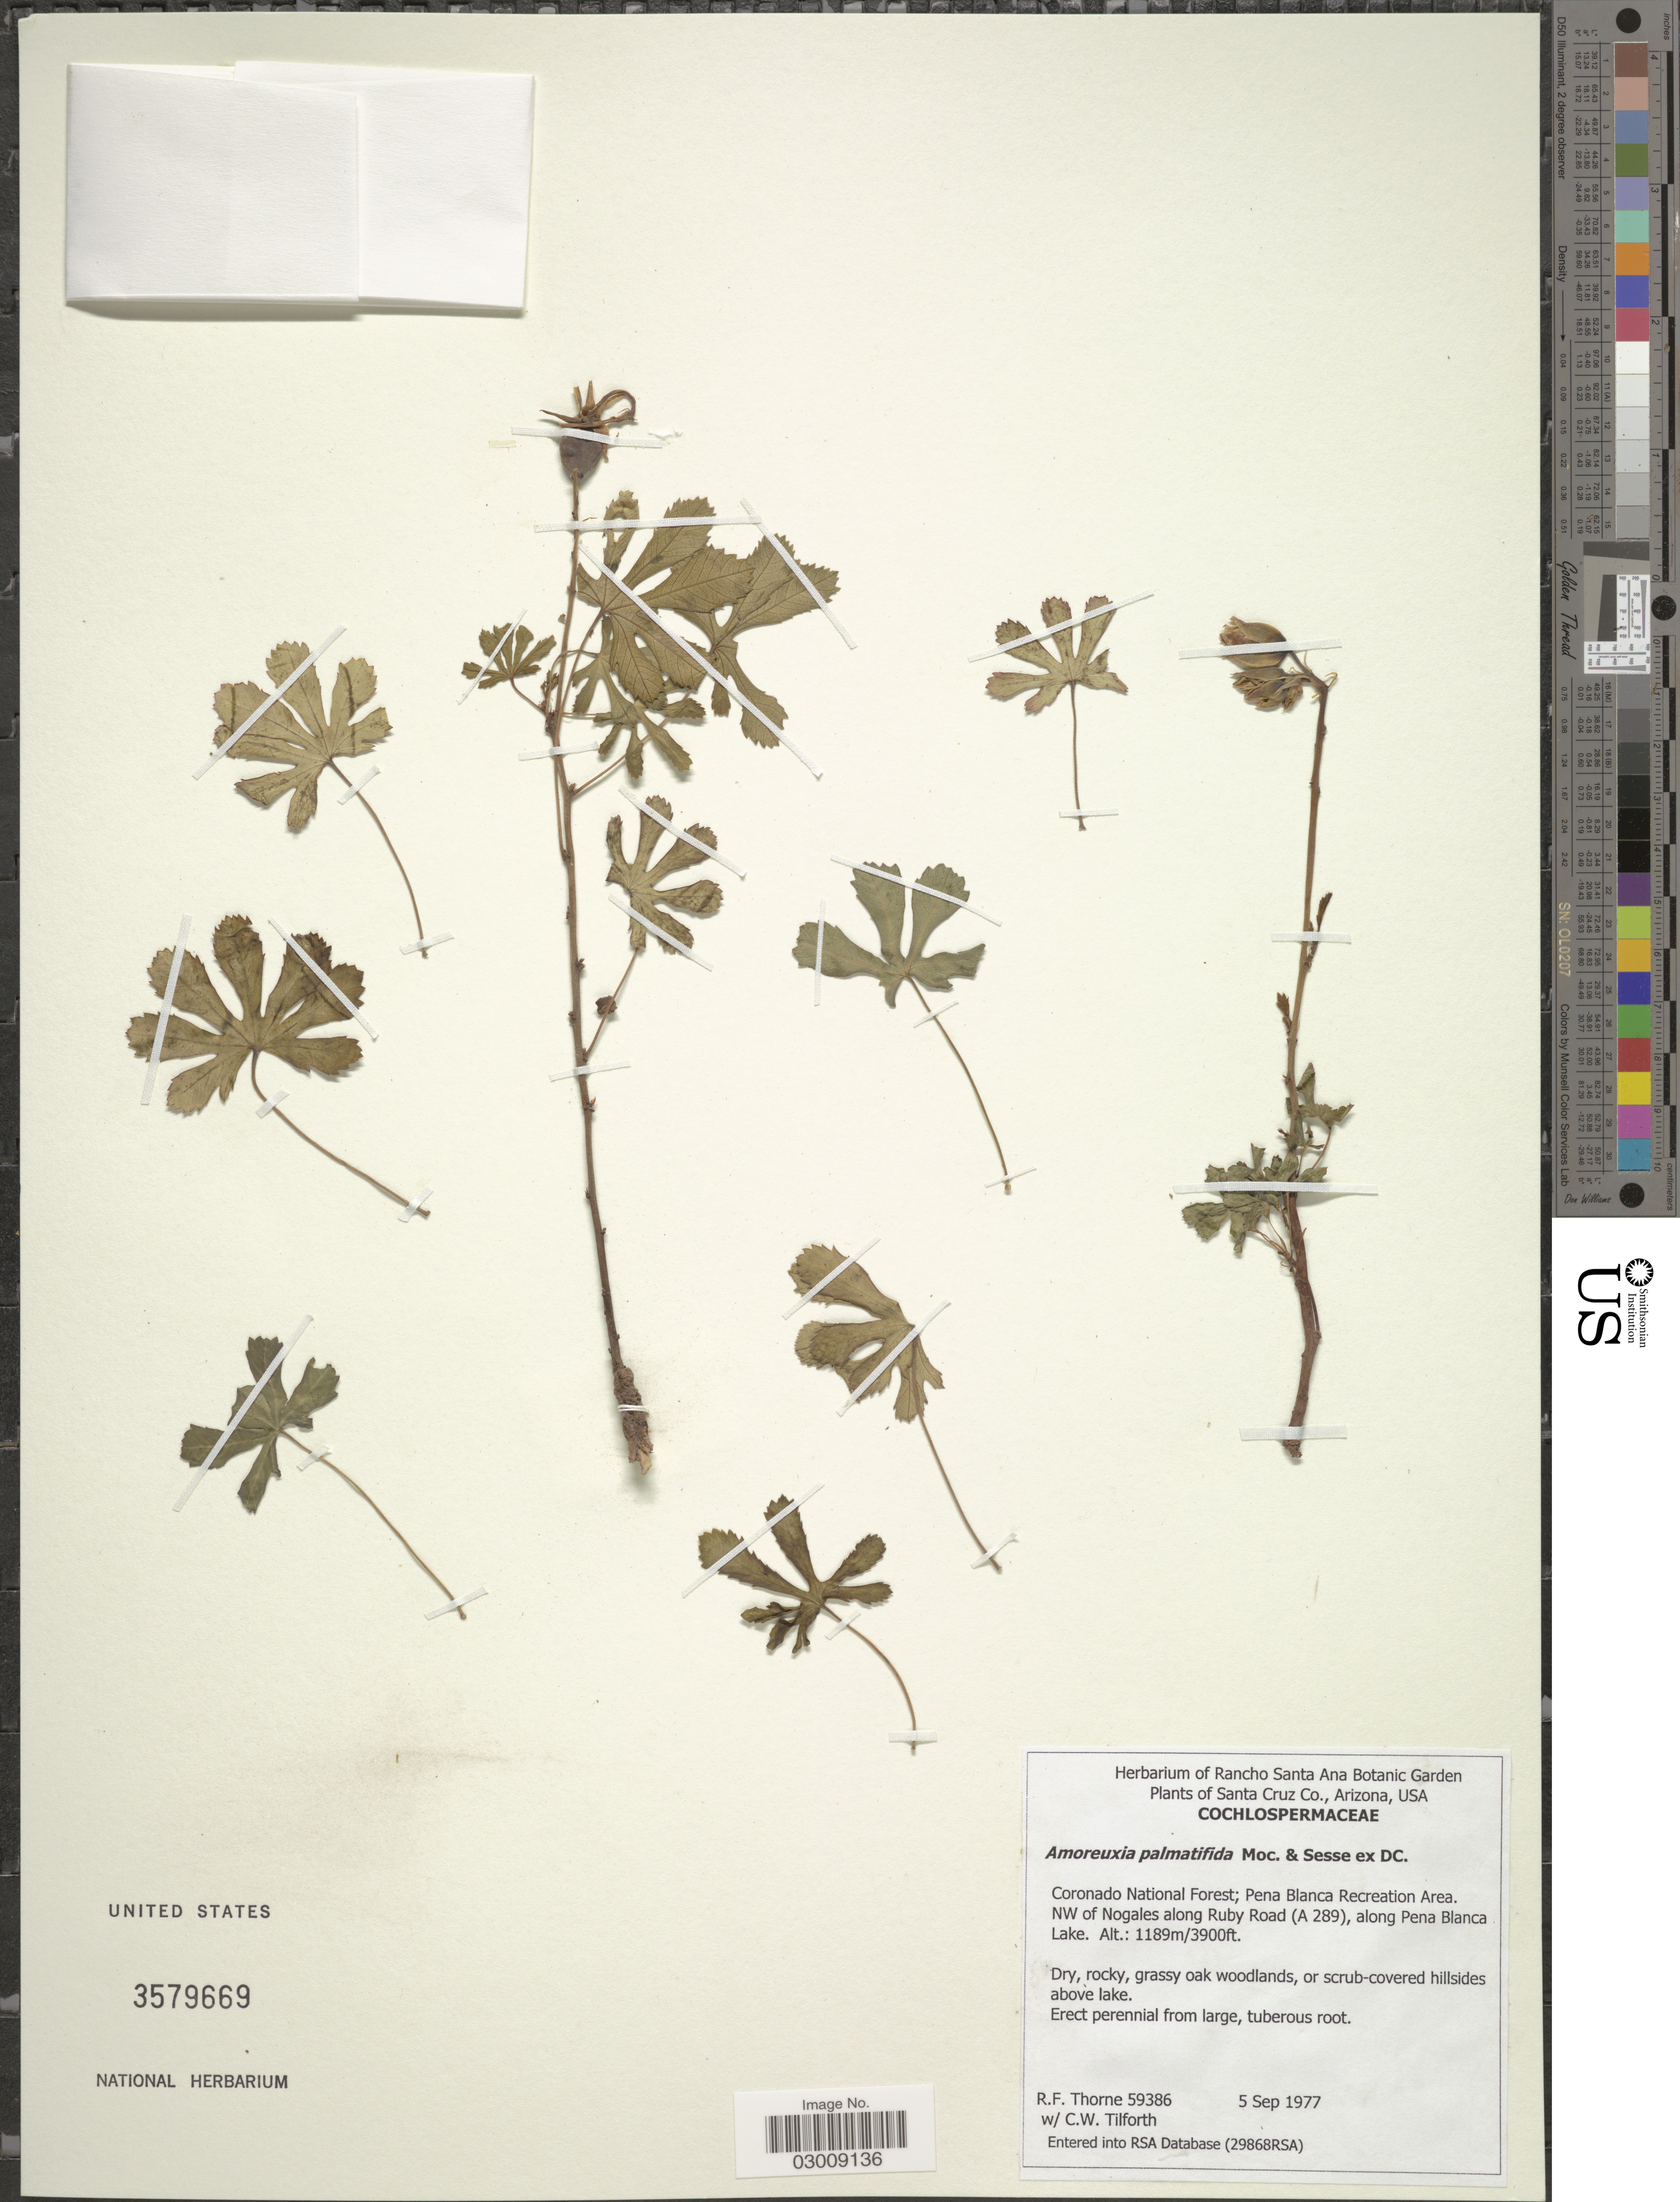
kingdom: Plantae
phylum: Tracheophyta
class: Magnoliopsida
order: Malvales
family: Cochlospermaceae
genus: Amoreuxia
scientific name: Amoreuxia palmatifida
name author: Moc. & Sessé ex DC.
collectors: R. Thorne & C. Tilforth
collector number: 59386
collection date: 1977-09-05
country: United States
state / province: Arizona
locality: Santa Cruz Co. Coronado National Forest; Pena Blanca Recreation Area. NW of Nogales along Ruby Road (A 289), along Pena Blanca Lake.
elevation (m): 1189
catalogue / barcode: US 3579669